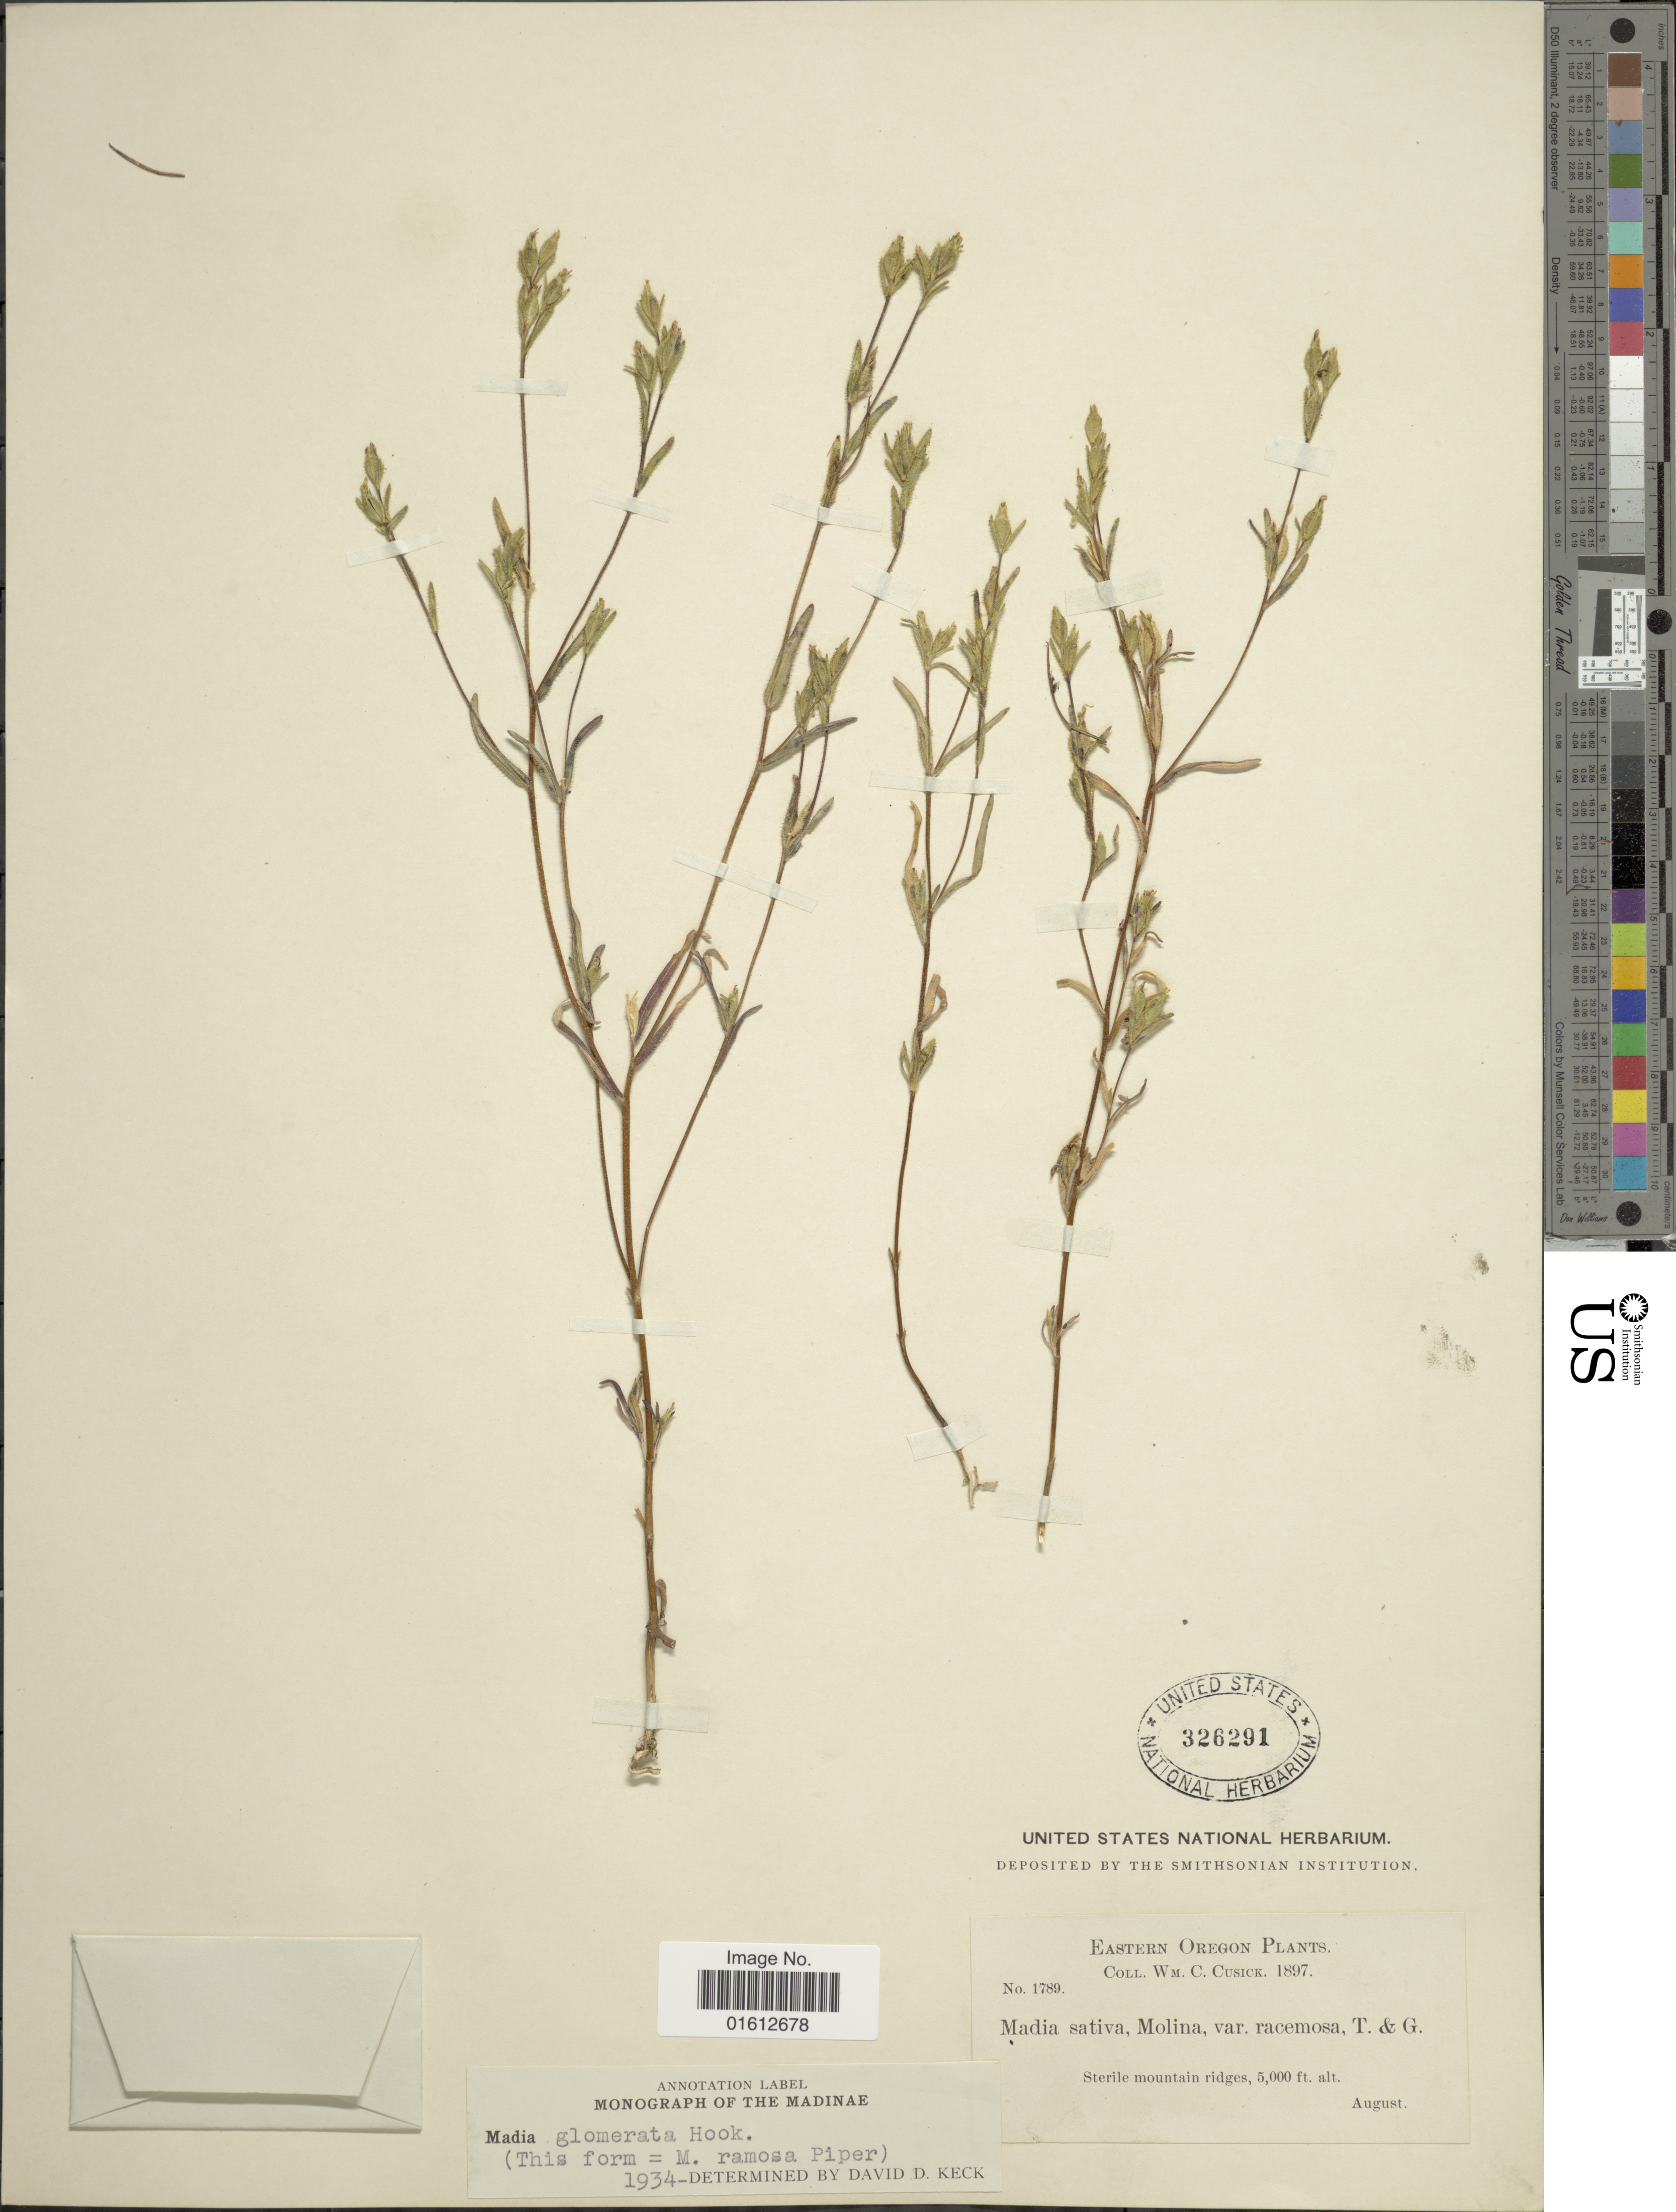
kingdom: Plantae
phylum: Tracheophyta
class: Magnoliopsida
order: Asterales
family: Asteraceae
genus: Madia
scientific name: Madia glomerata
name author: Hook.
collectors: W. C. Cusick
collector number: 1789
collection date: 1897-08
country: United States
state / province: Oregon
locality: Eastern Oregon. Sterile mountain ridges.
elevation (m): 1524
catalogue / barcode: US 326291